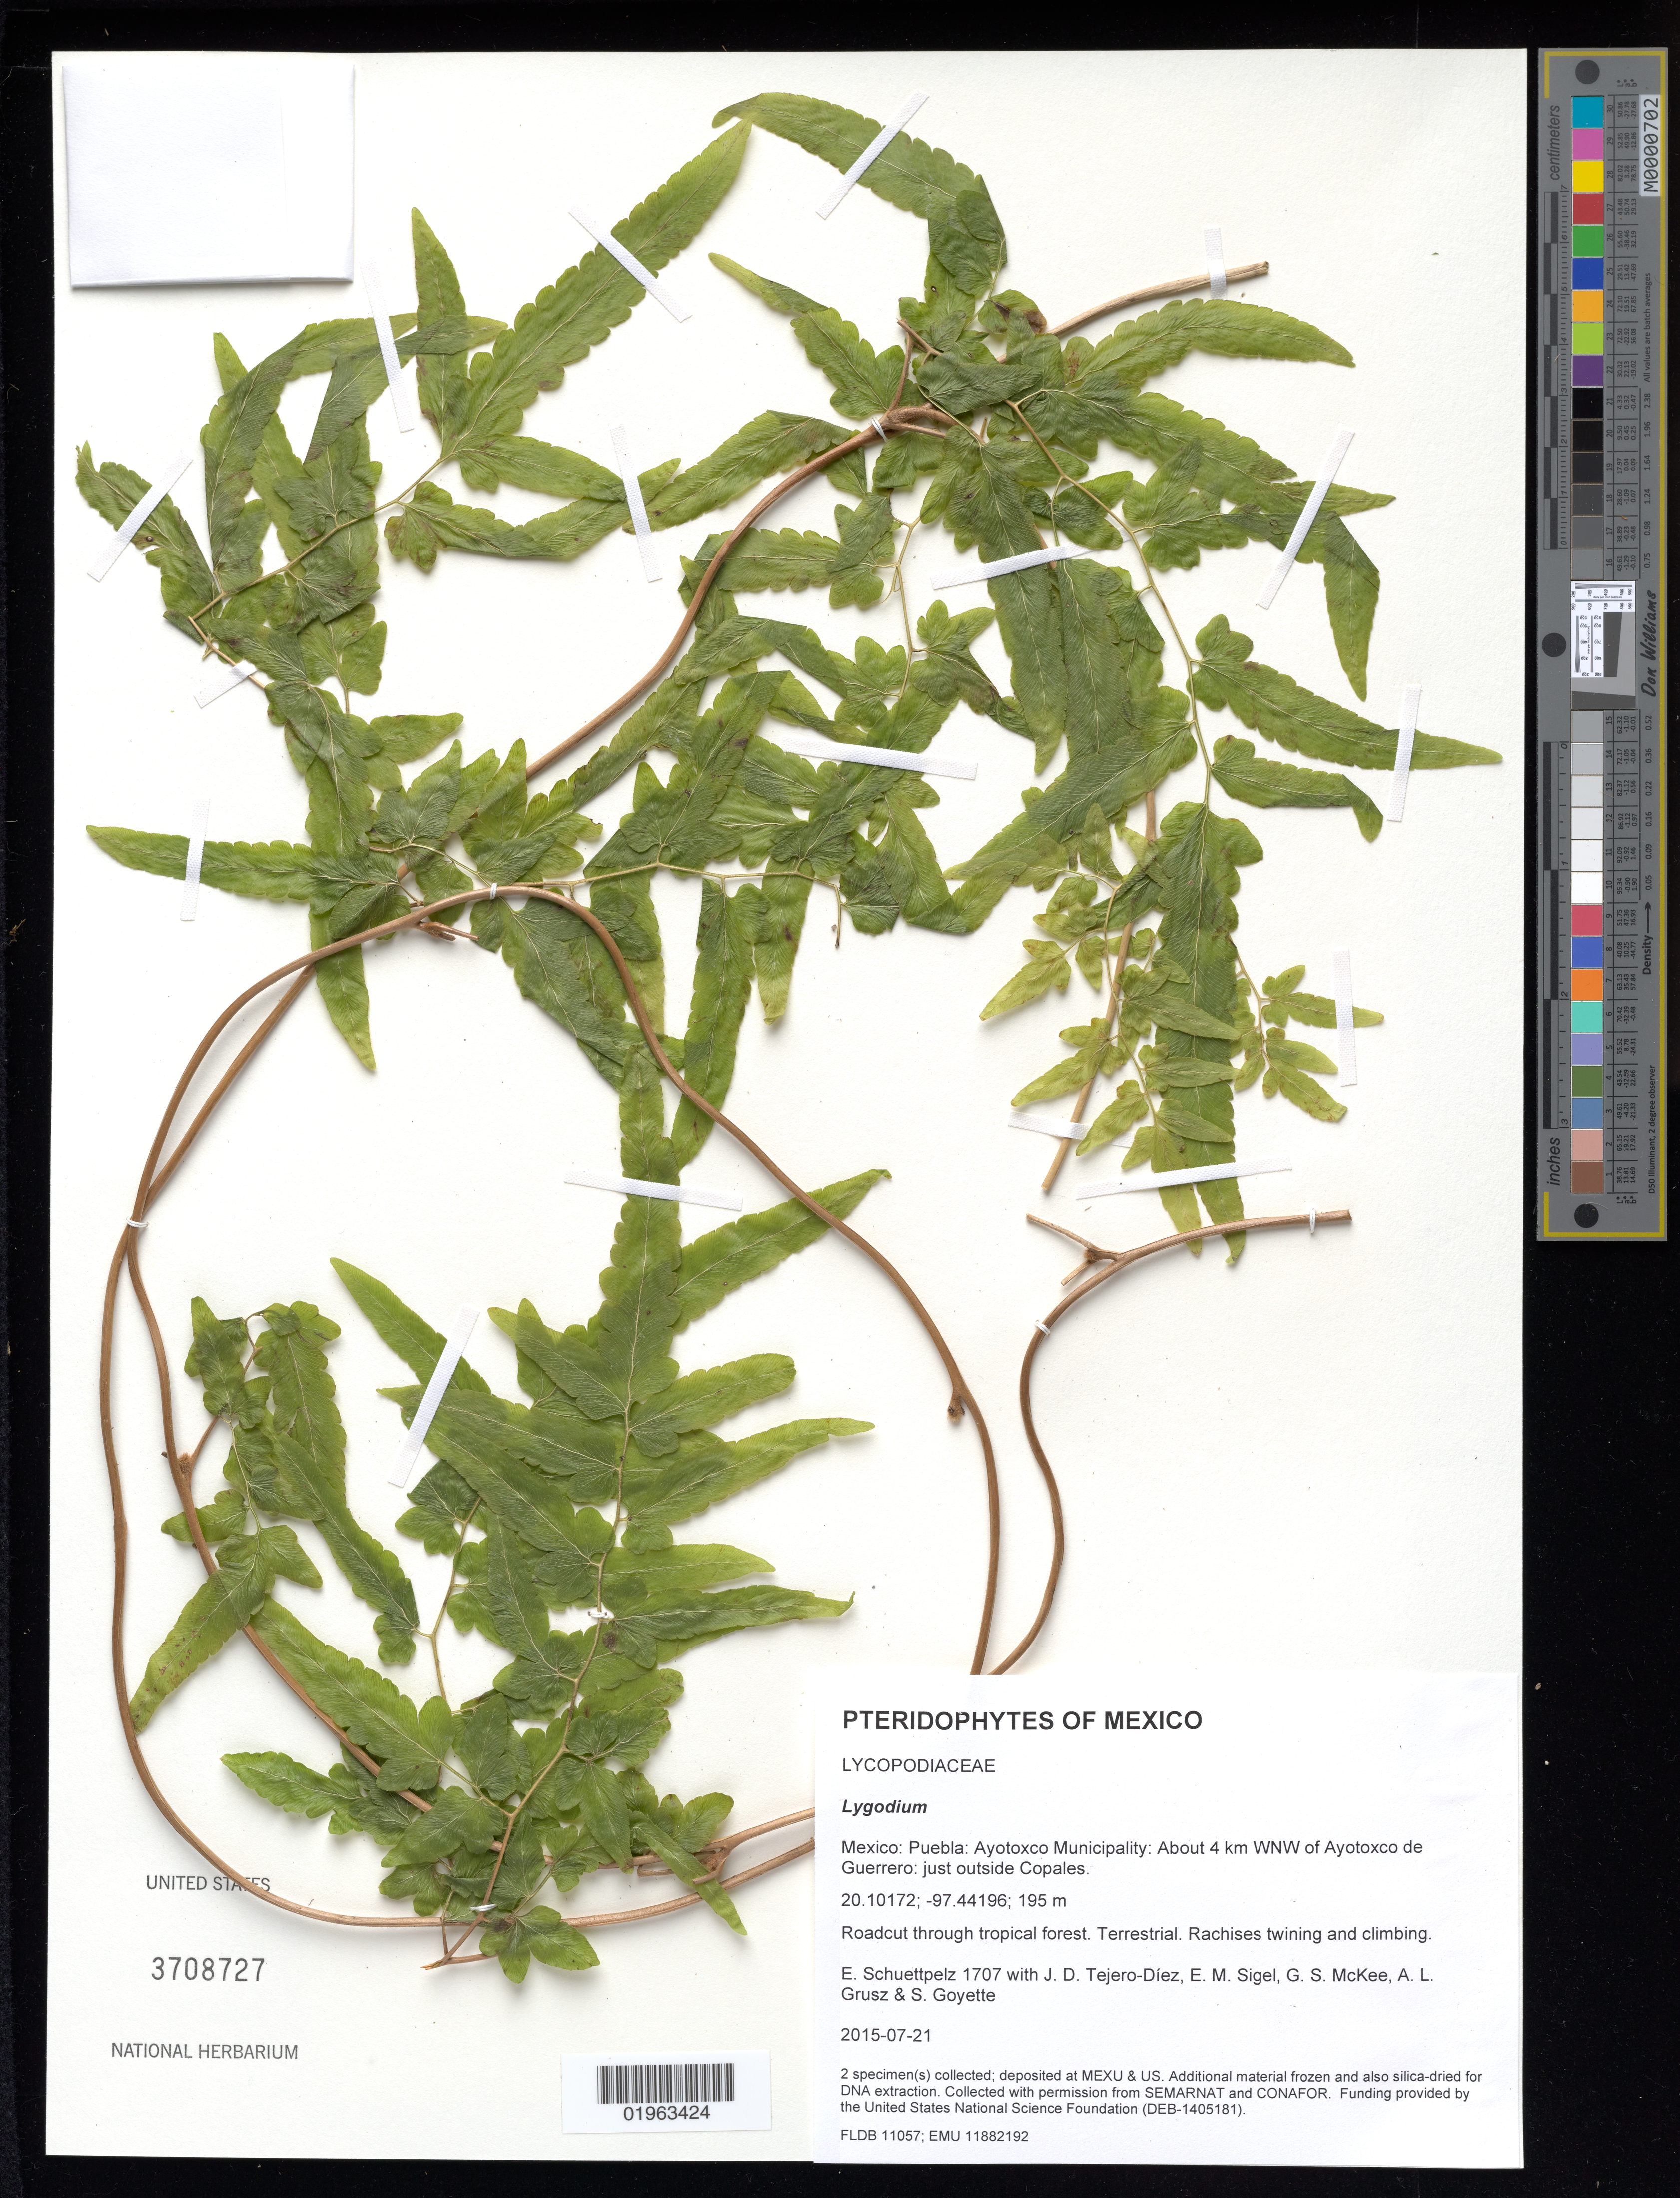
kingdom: Plantae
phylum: Tracheophyta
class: Polypodiopsida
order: Schizaeales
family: Lygodiaceae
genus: Lygodium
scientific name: Lygodium sp.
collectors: E. Schuettpelz, D. Tejero-Díez, E. M. Sigel, G. S. McKee & A. Grusz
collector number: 1707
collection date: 2015-07-21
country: Mexico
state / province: Puebla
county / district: Ayotoxco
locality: About 4 km WNW of Ayotoxco de Guerrero: just outside Copales.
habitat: Roadcut through tropical forest.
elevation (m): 195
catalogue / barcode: US 3708727